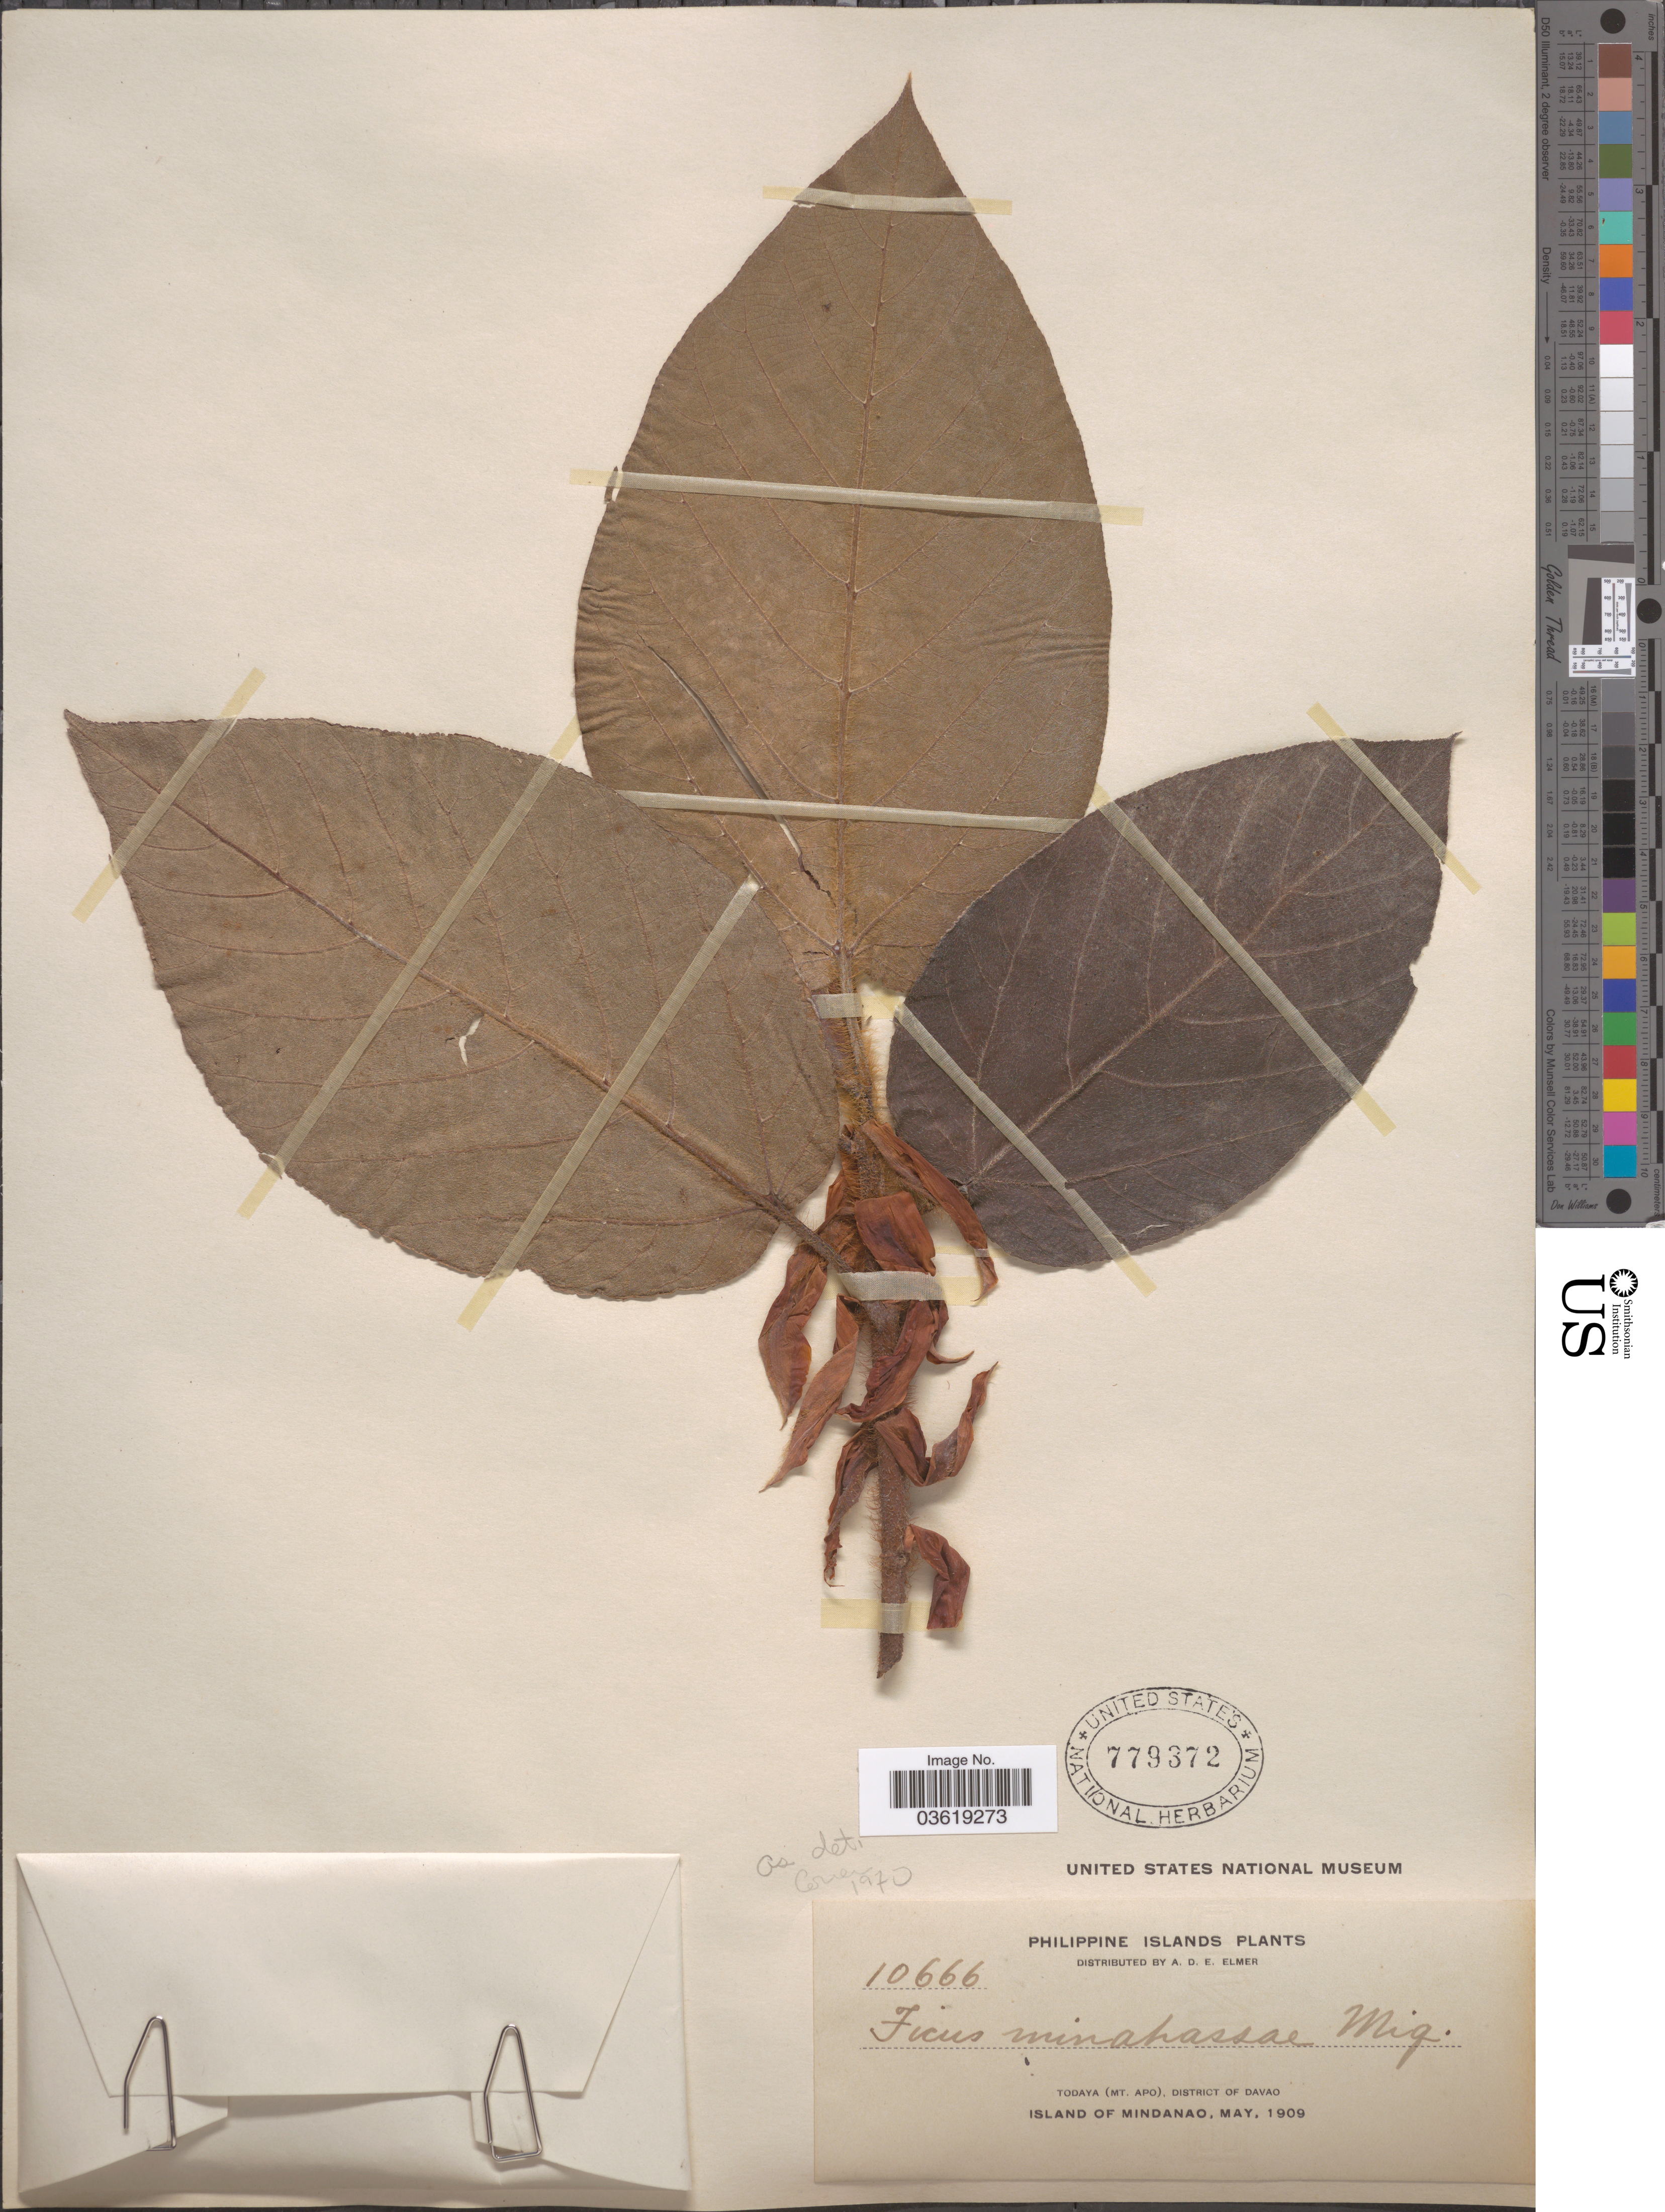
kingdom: Plantae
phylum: Tracheophyta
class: Magnoliopsida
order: Rosales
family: Moraceae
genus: Ficus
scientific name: Ficus minahassae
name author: Miq.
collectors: A. D. E. Elmer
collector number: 10666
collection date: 1909-05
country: Philippines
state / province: Davao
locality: Philippine Islands. Todaya (Mt. Apo), District of Davao. Island of Mindanao.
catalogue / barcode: US 779372